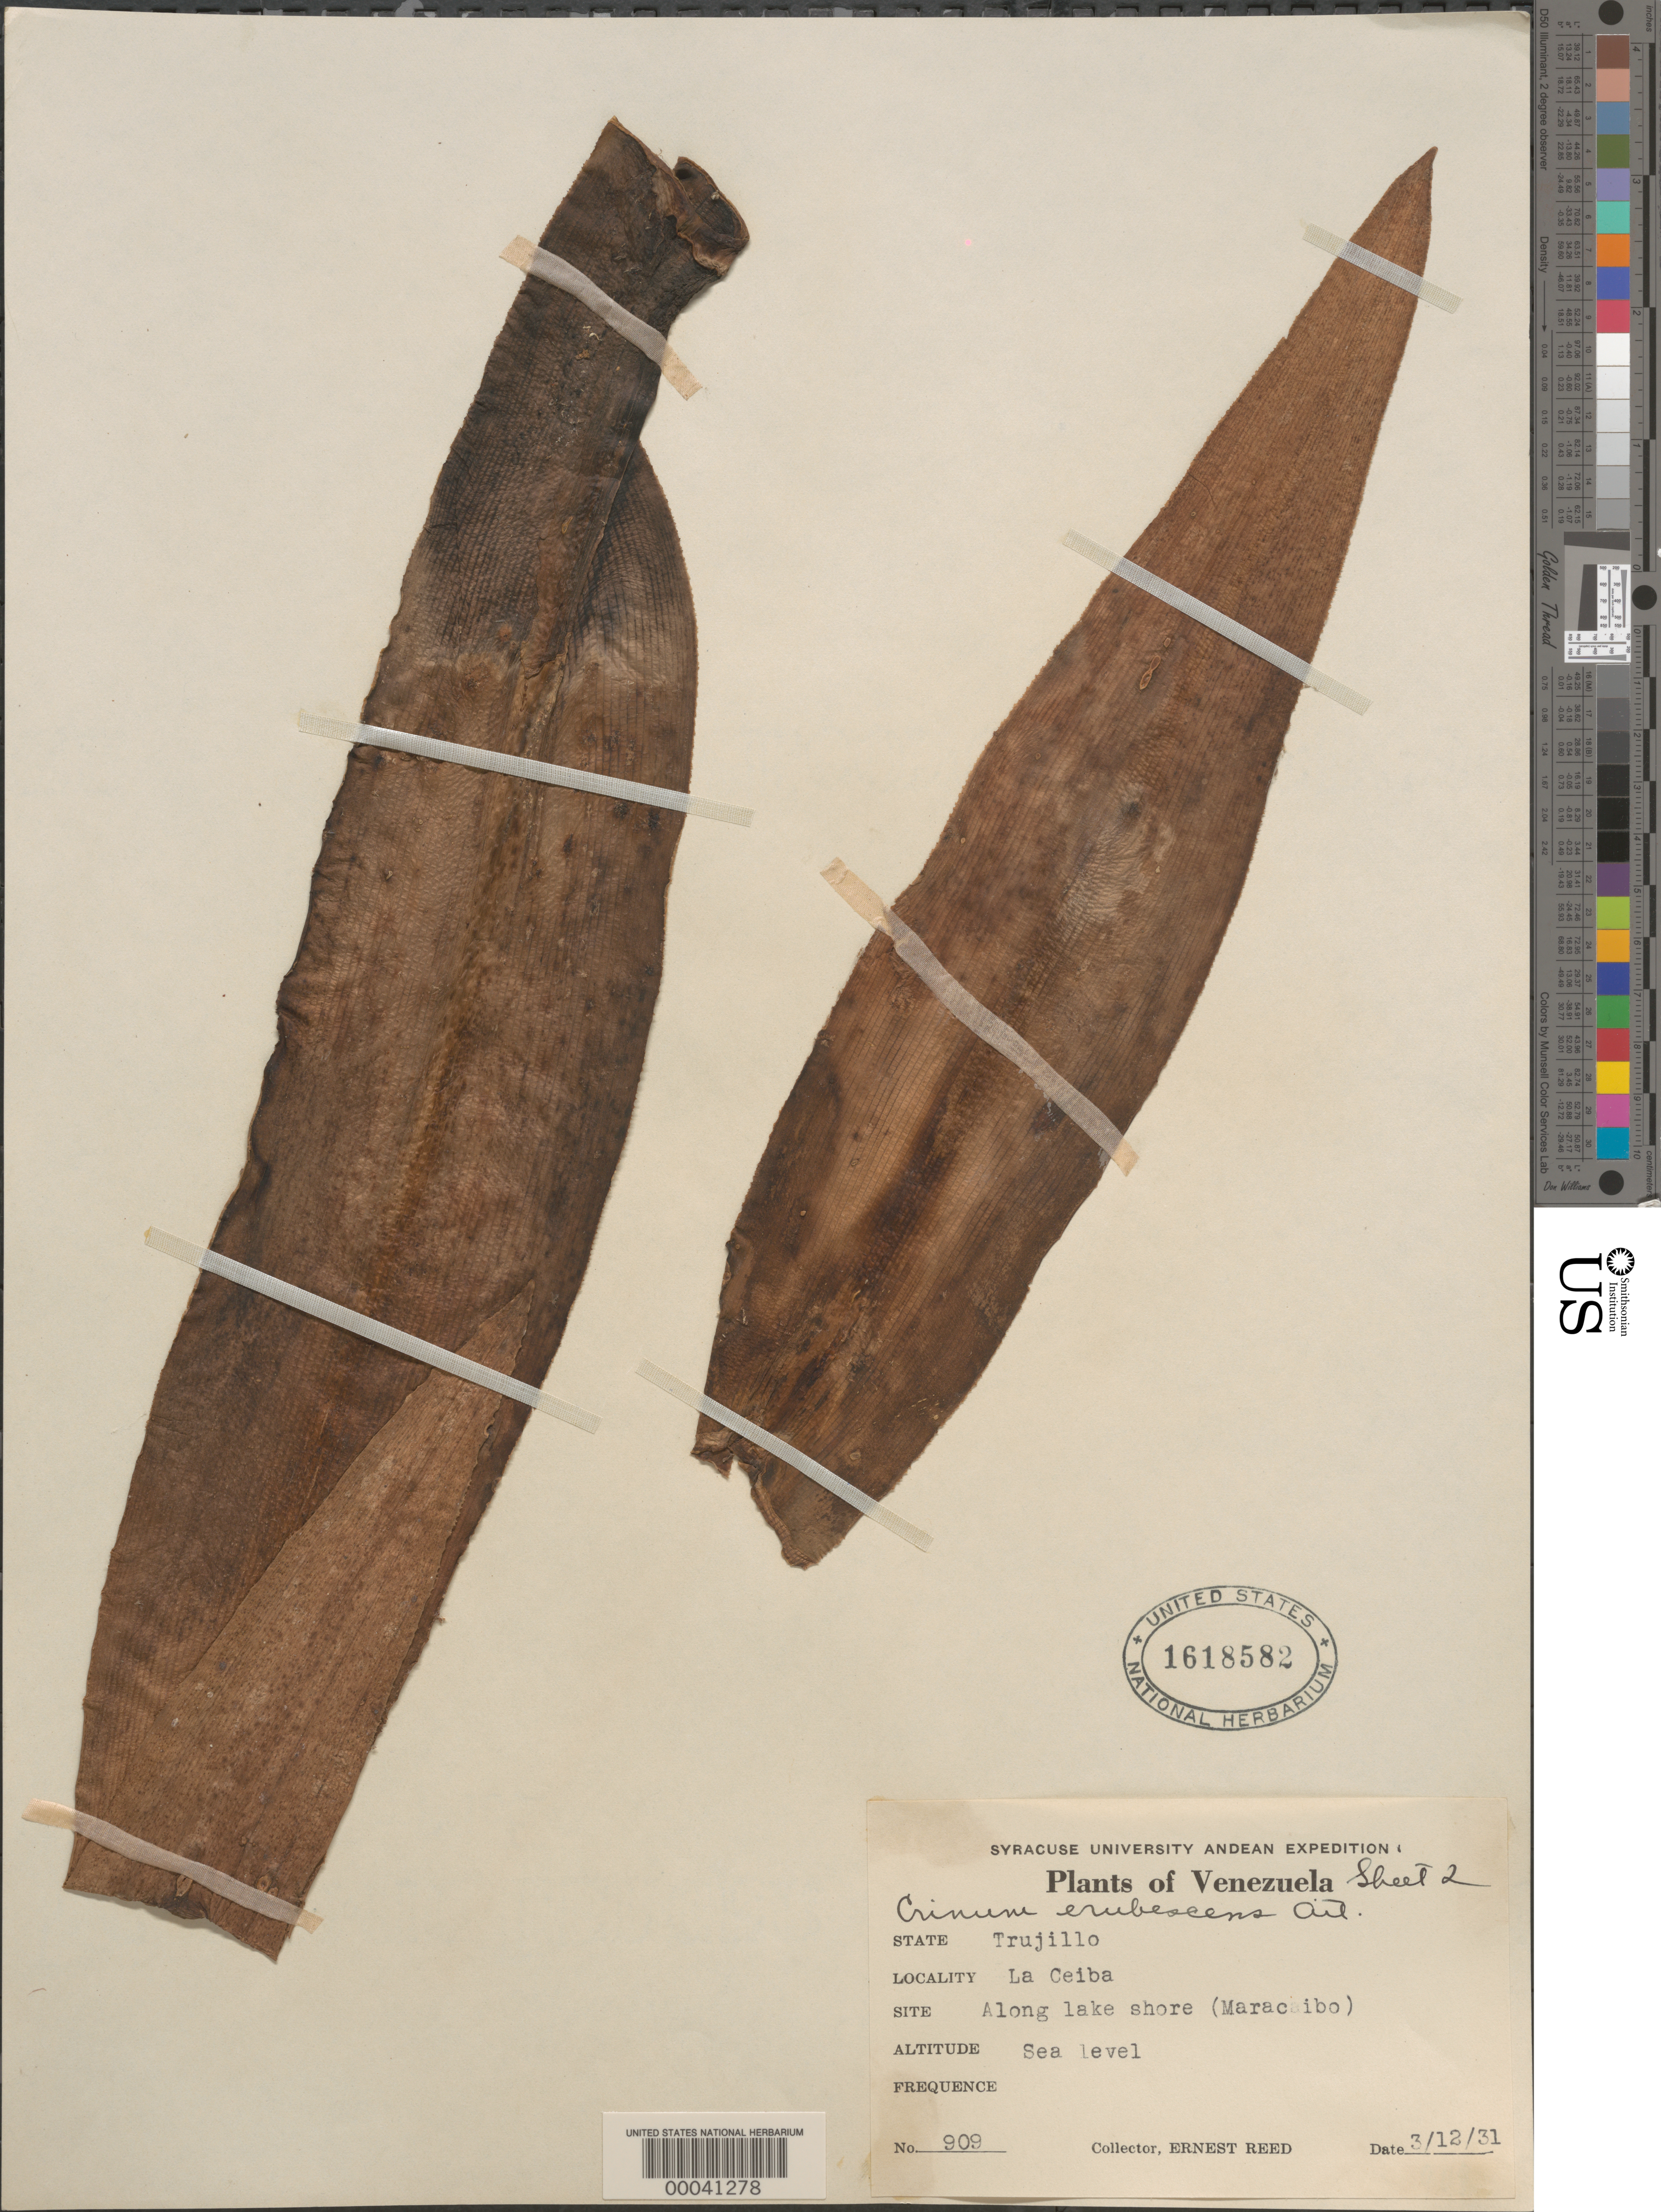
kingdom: Plantae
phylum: Tracheophyta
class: Liliopsida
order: Asparagales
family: Amaryllidaceae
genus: Crinum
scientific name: Crinum erubescens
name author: Aiton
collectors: E. Reed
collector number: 909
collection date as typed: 03 Dec 1931 or 12 Mar 1931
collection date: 1931-03-12 or 1931-12-03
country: Venezuela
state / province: Trujillo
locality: La ceiba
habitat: Along lake shore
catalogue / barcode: US 1618582